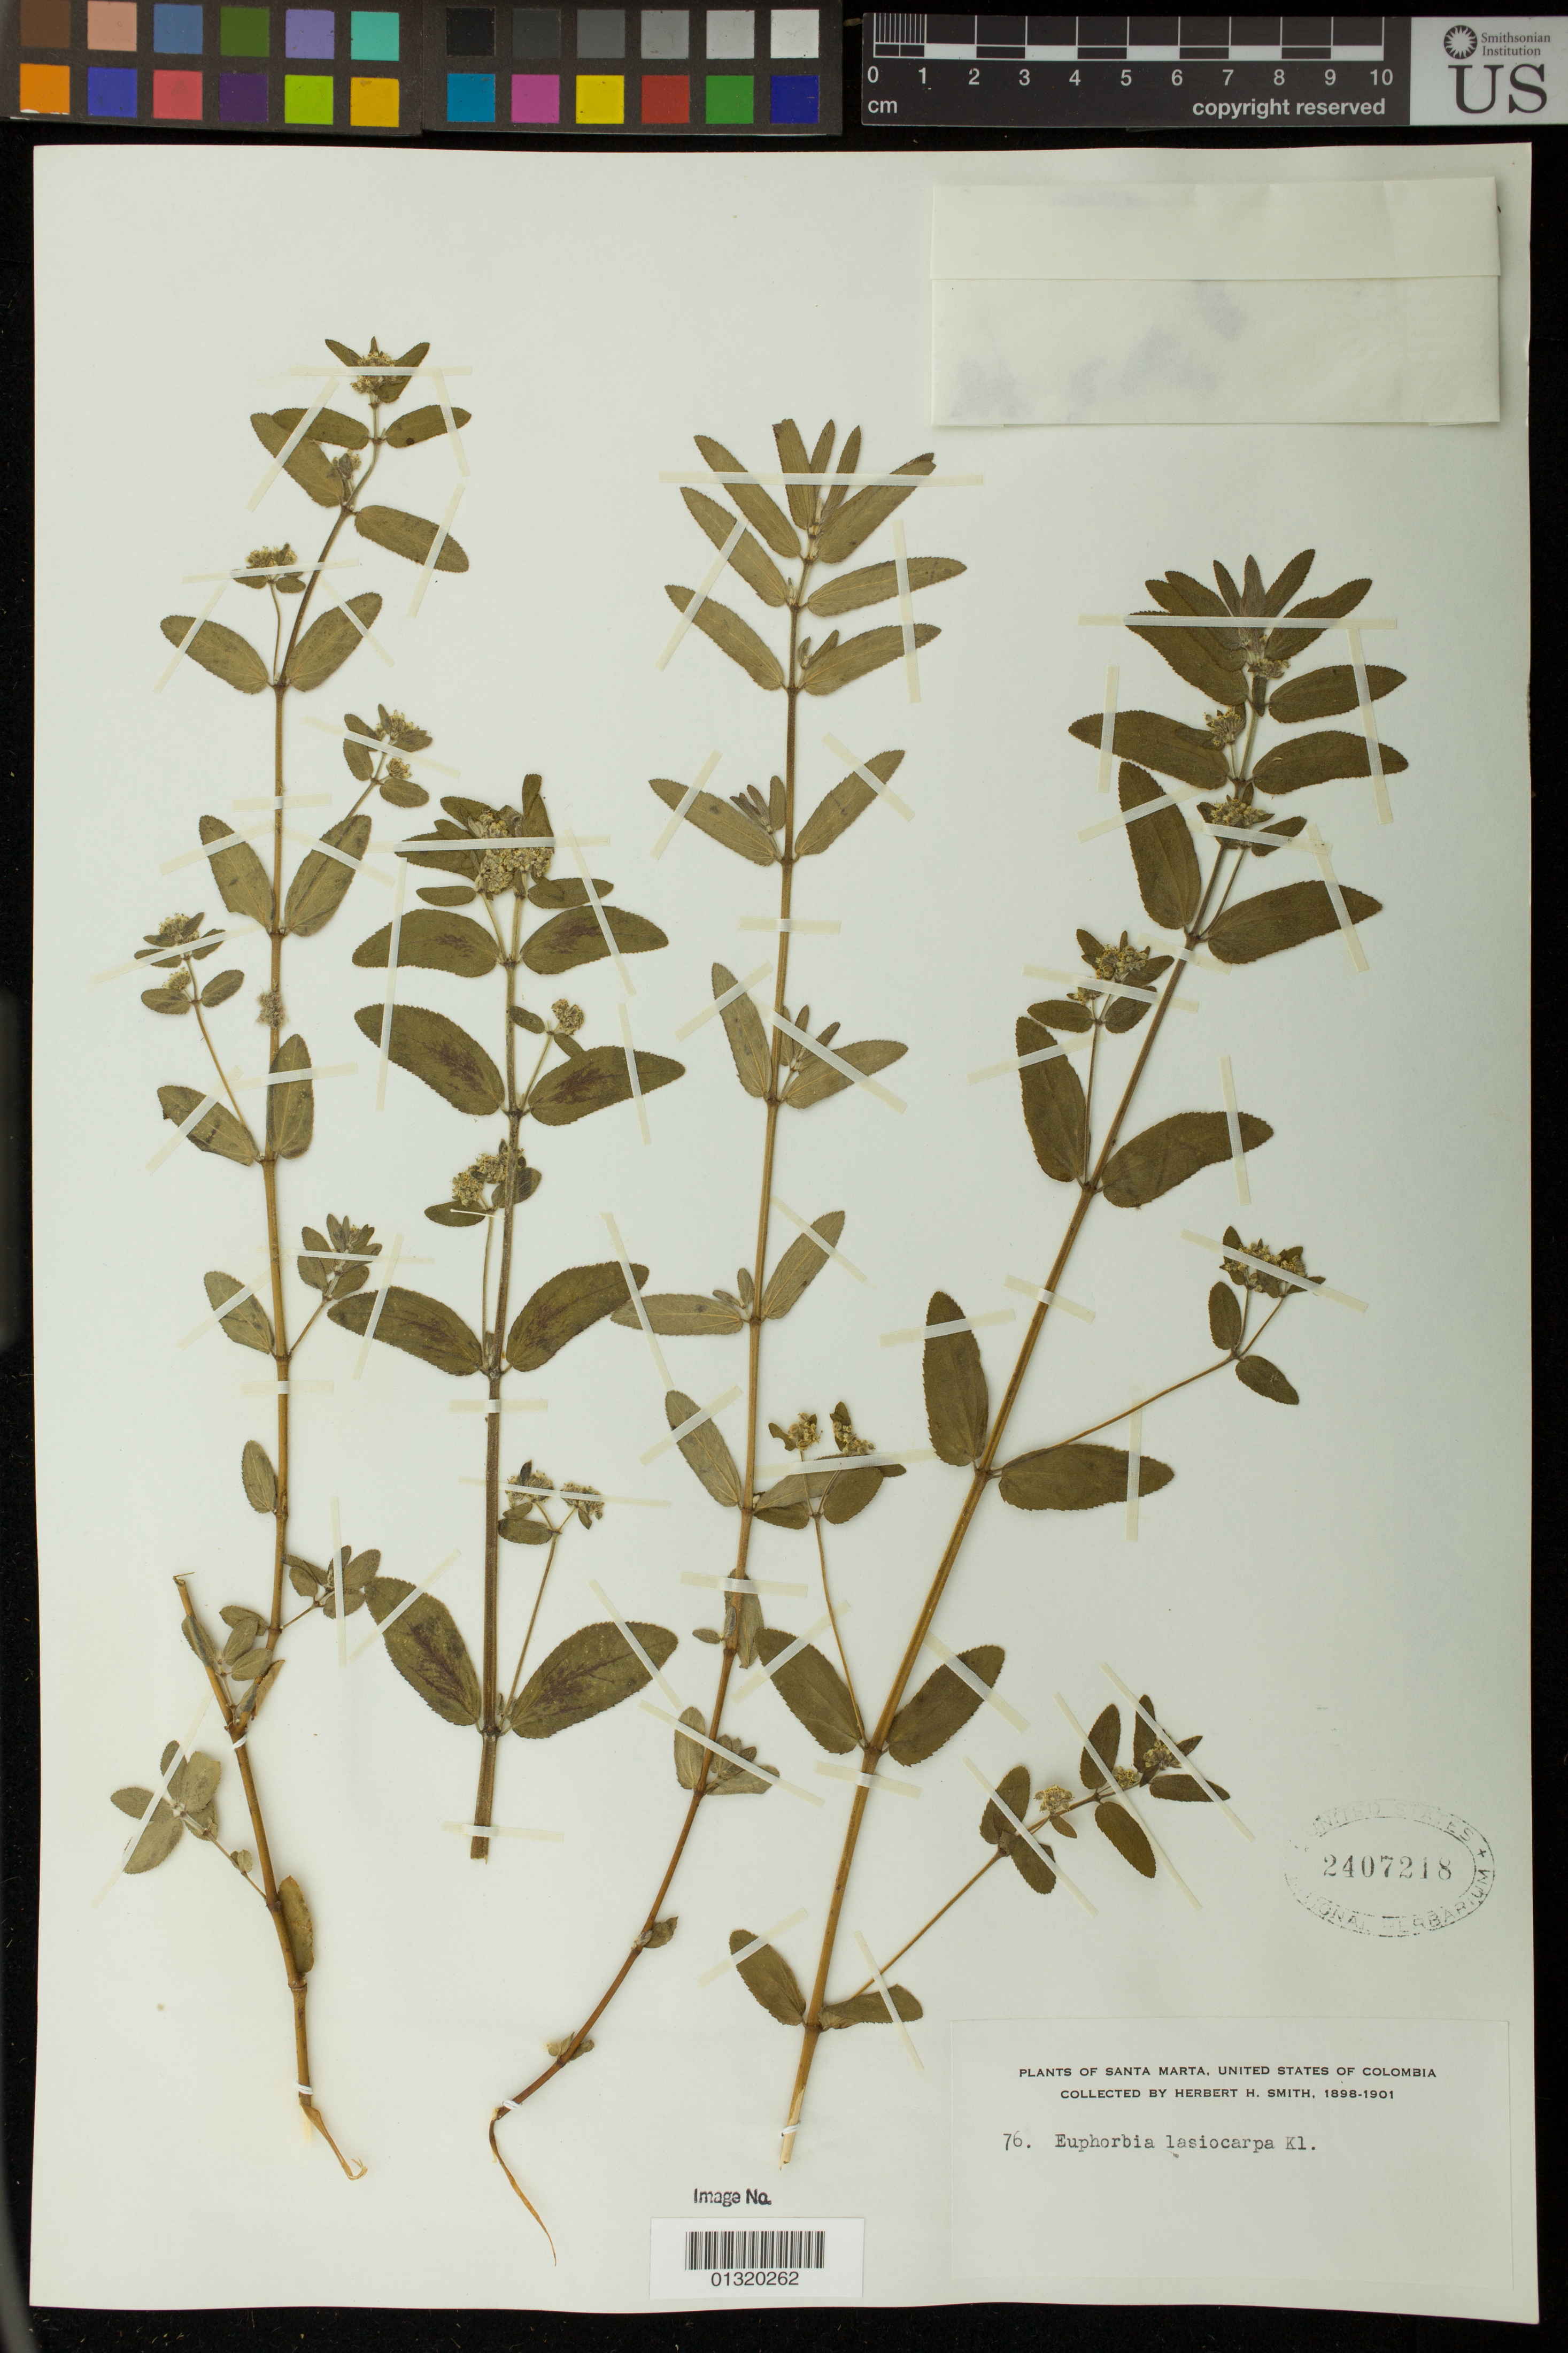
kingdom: Plantae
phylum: Tracheophyta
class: Magnoliopsida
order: Malpighiales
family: Euphorbiaceae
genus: Euphorbia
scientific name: Euphorbia lasiocarpa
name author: Klotzsch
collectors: H. H. Smith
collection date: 1898/1901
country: Colombia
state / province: Magdalena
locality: Santa Marta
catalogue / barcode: US 2407218